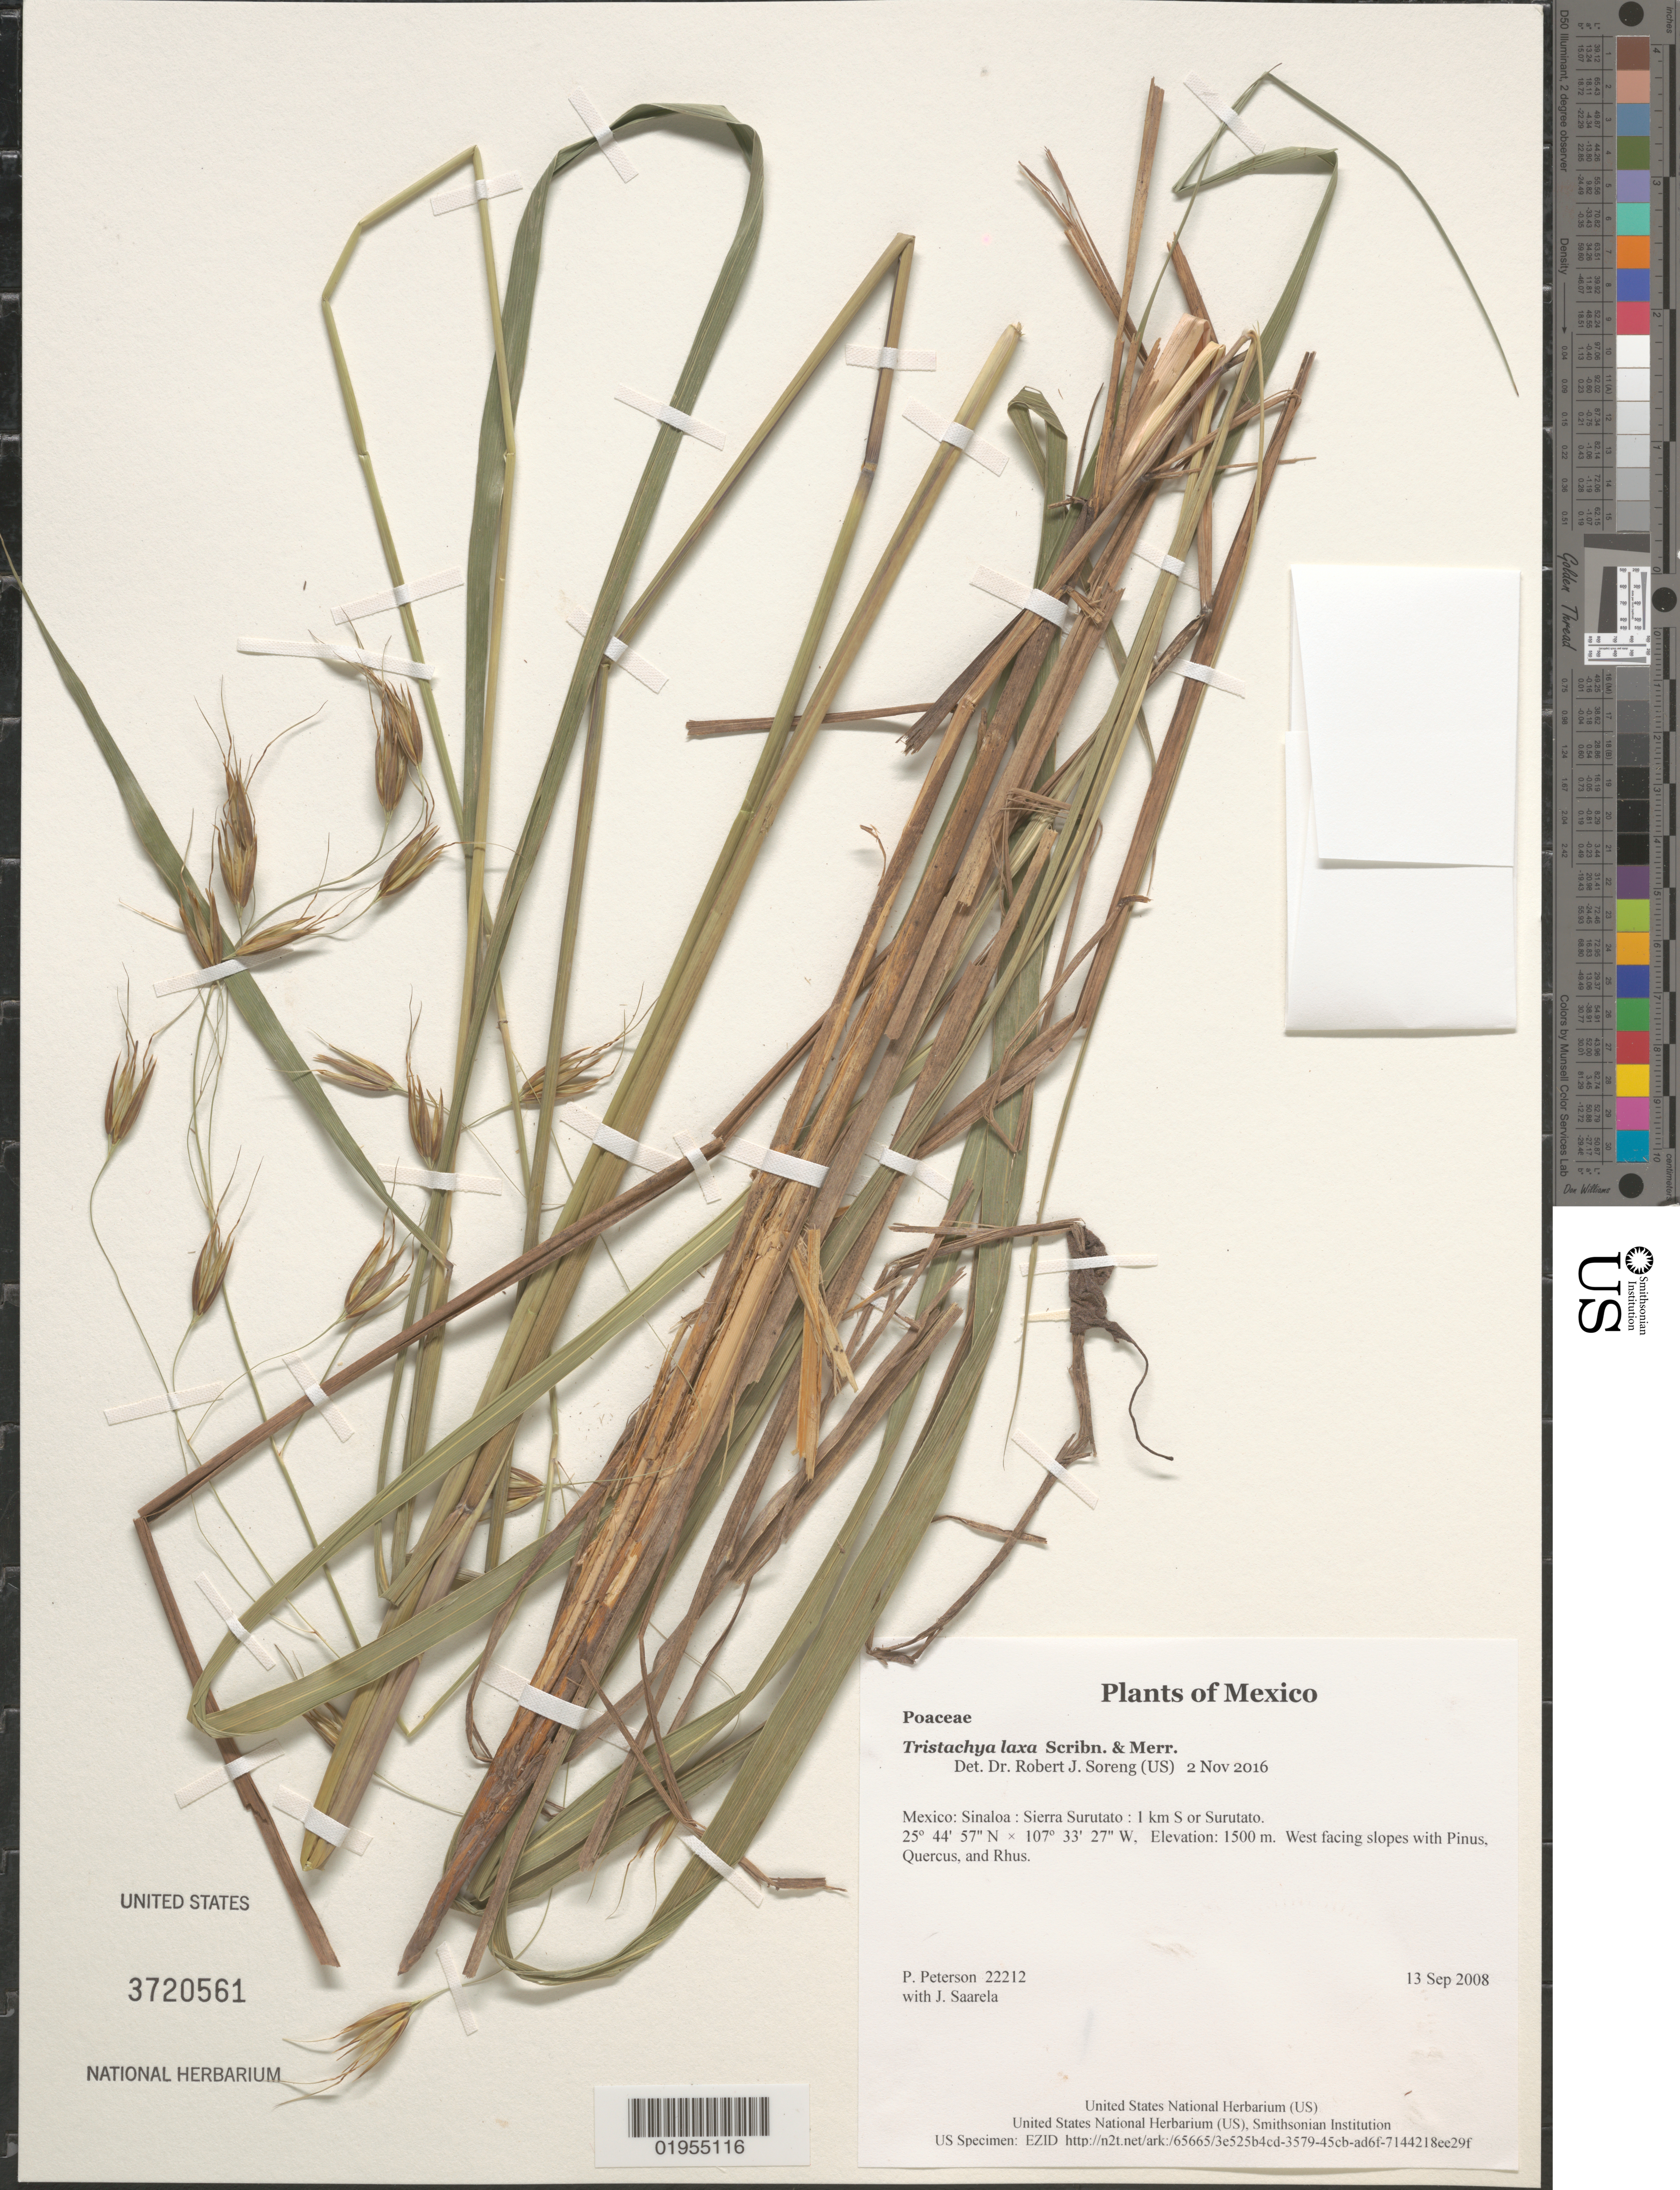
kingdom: Plantae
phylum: Tracheophyta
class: Liliopsida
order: Poales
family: Poaceae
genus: Tristachya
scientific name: Tristachya laxa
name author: Scribn. & Merr.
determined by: Soreng, Robert J., Research Associate (BOT), Smithsonian Institution - National Museum of Natural History (UNITED STATES)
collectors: P. M. Peterson & J. Saarela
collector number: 22212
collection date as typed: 13 Sep 2008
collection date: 2008-09-13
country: Mexico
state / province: Sinaloa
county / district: Sierra Surutato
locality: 1 km S or Surutato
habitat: West facing slopes with Pinus, Quercus, and Rhus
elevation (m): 1500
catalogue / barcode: US 3720561